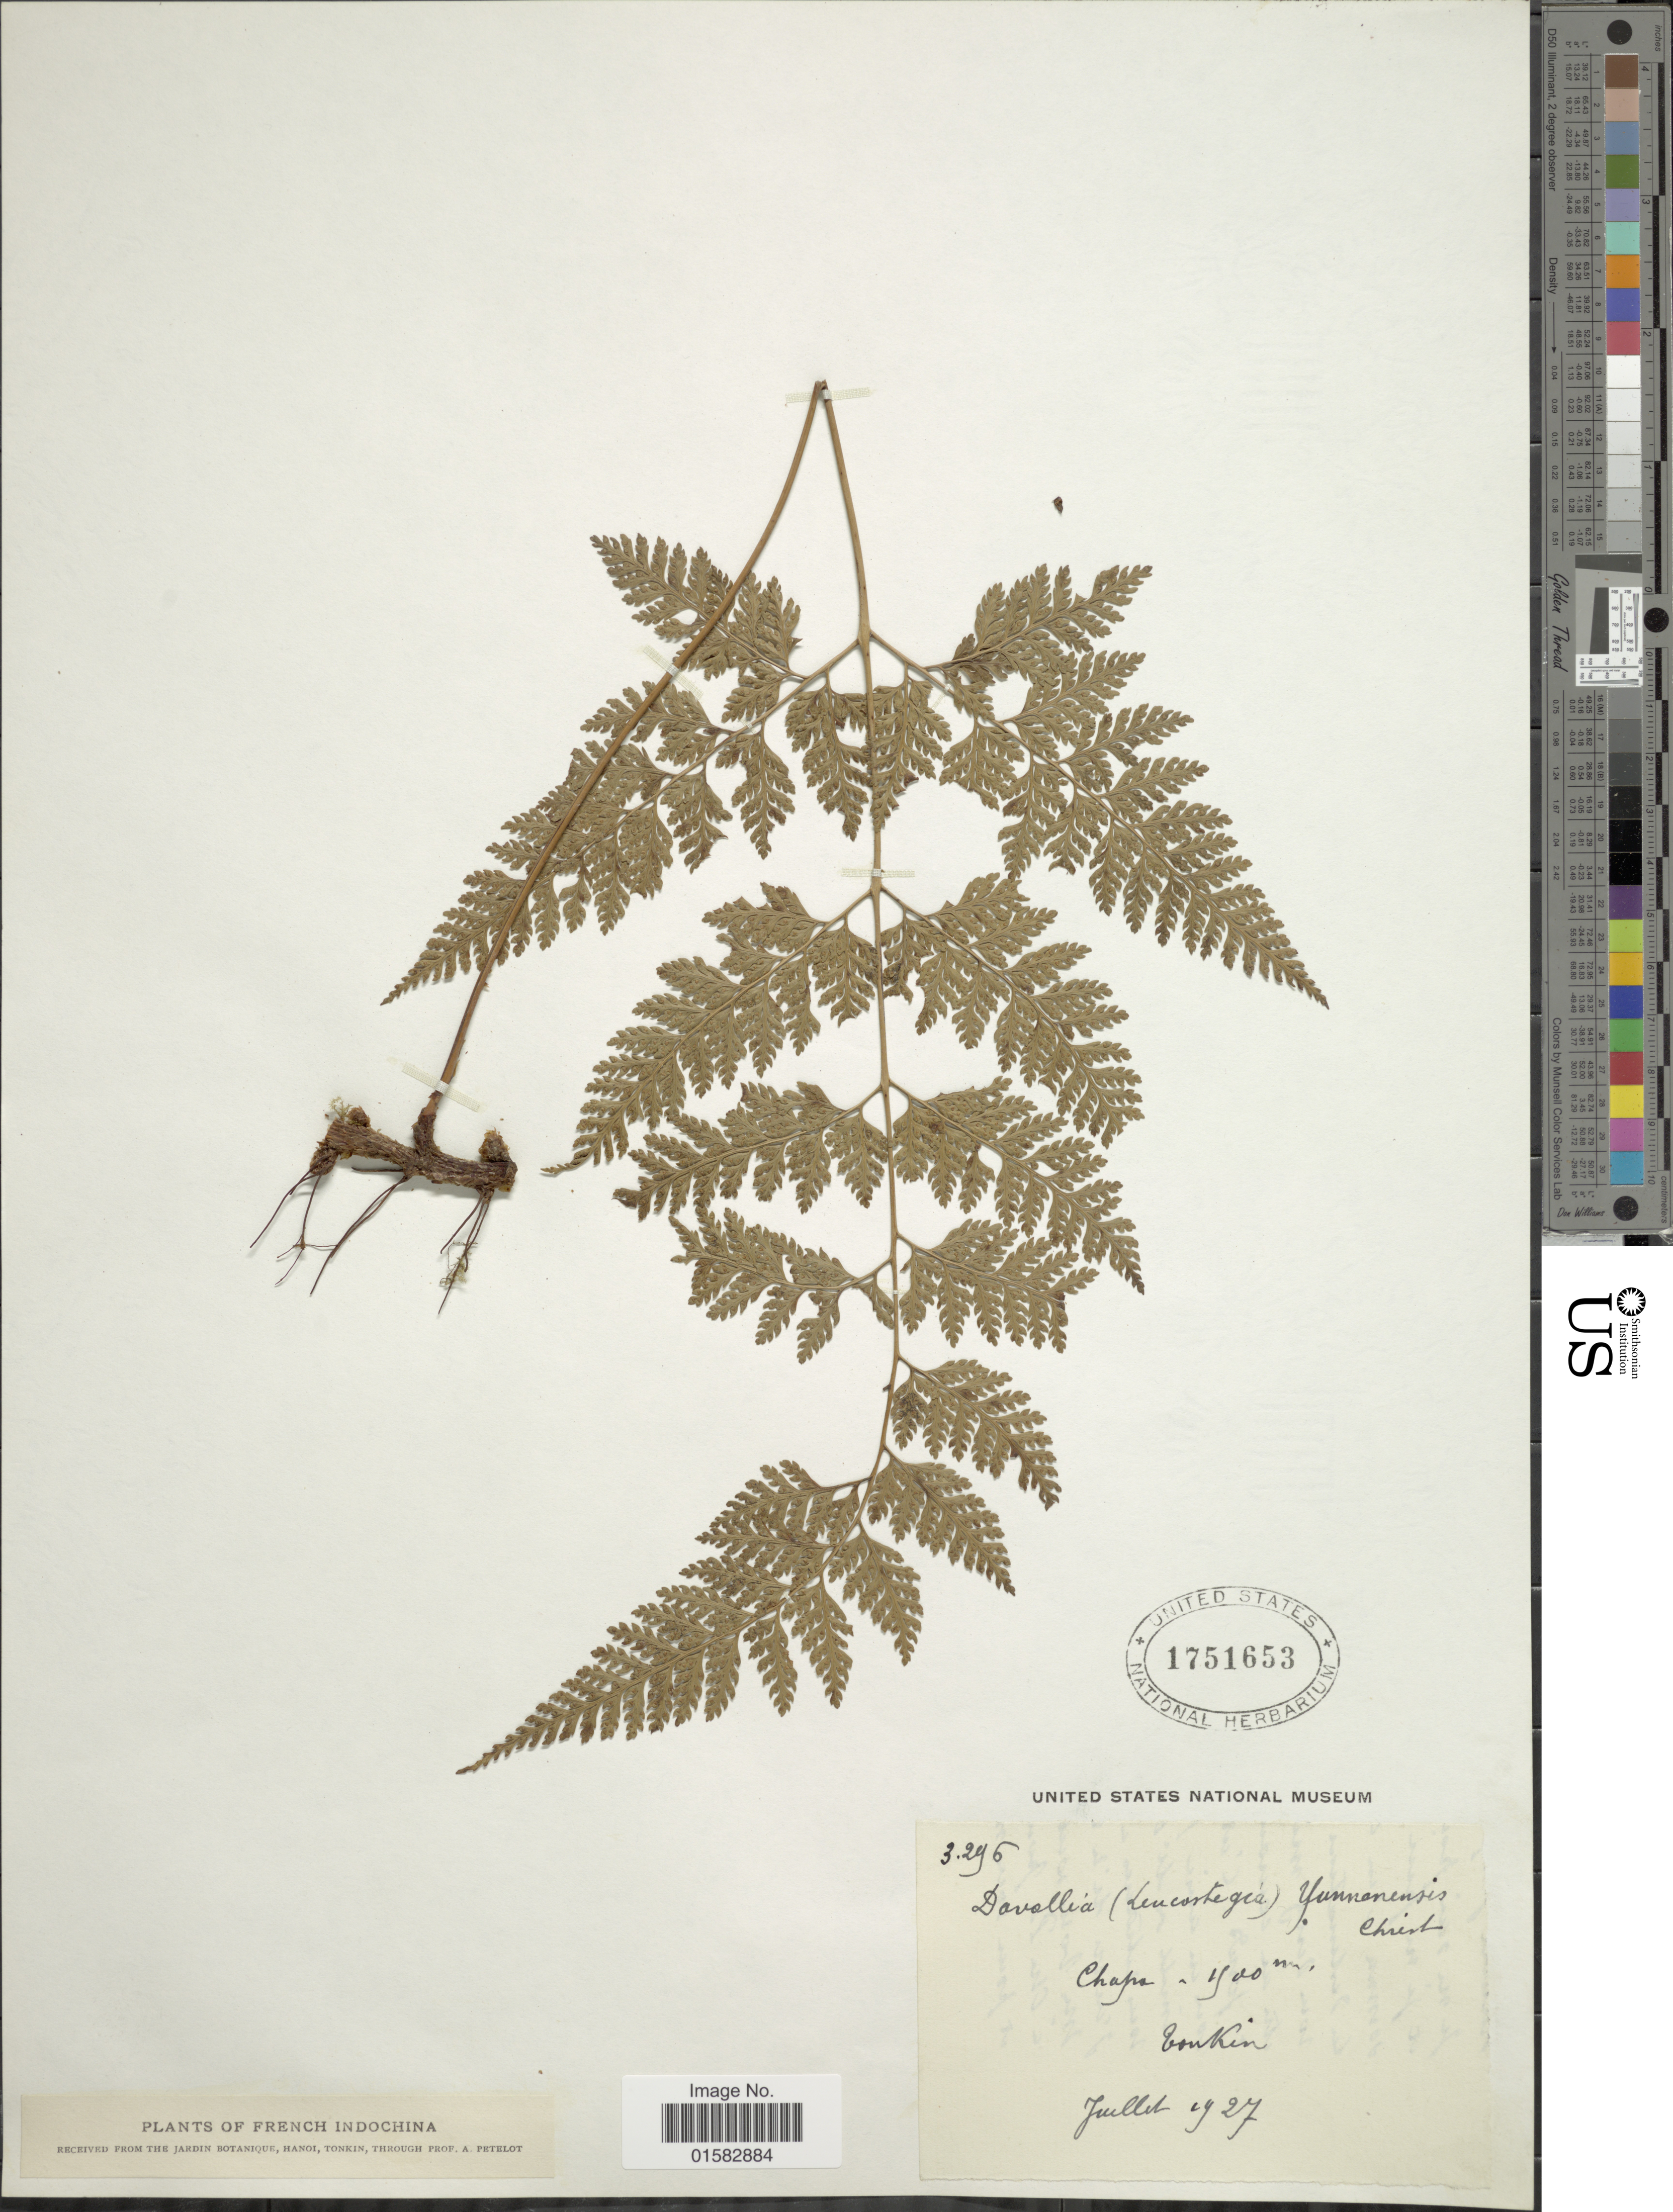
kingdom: Plantae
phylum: Tracheophyta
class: Polypodiopsida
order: Polypodiales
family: Davalliaceae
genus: Davallia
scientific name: Davallia pulchra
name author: D. Don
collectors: A. Petelot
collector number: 3296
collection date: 1927-07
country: Vietnam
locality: Tonkin. Chapa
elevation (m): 1900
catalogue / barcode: US 1751653